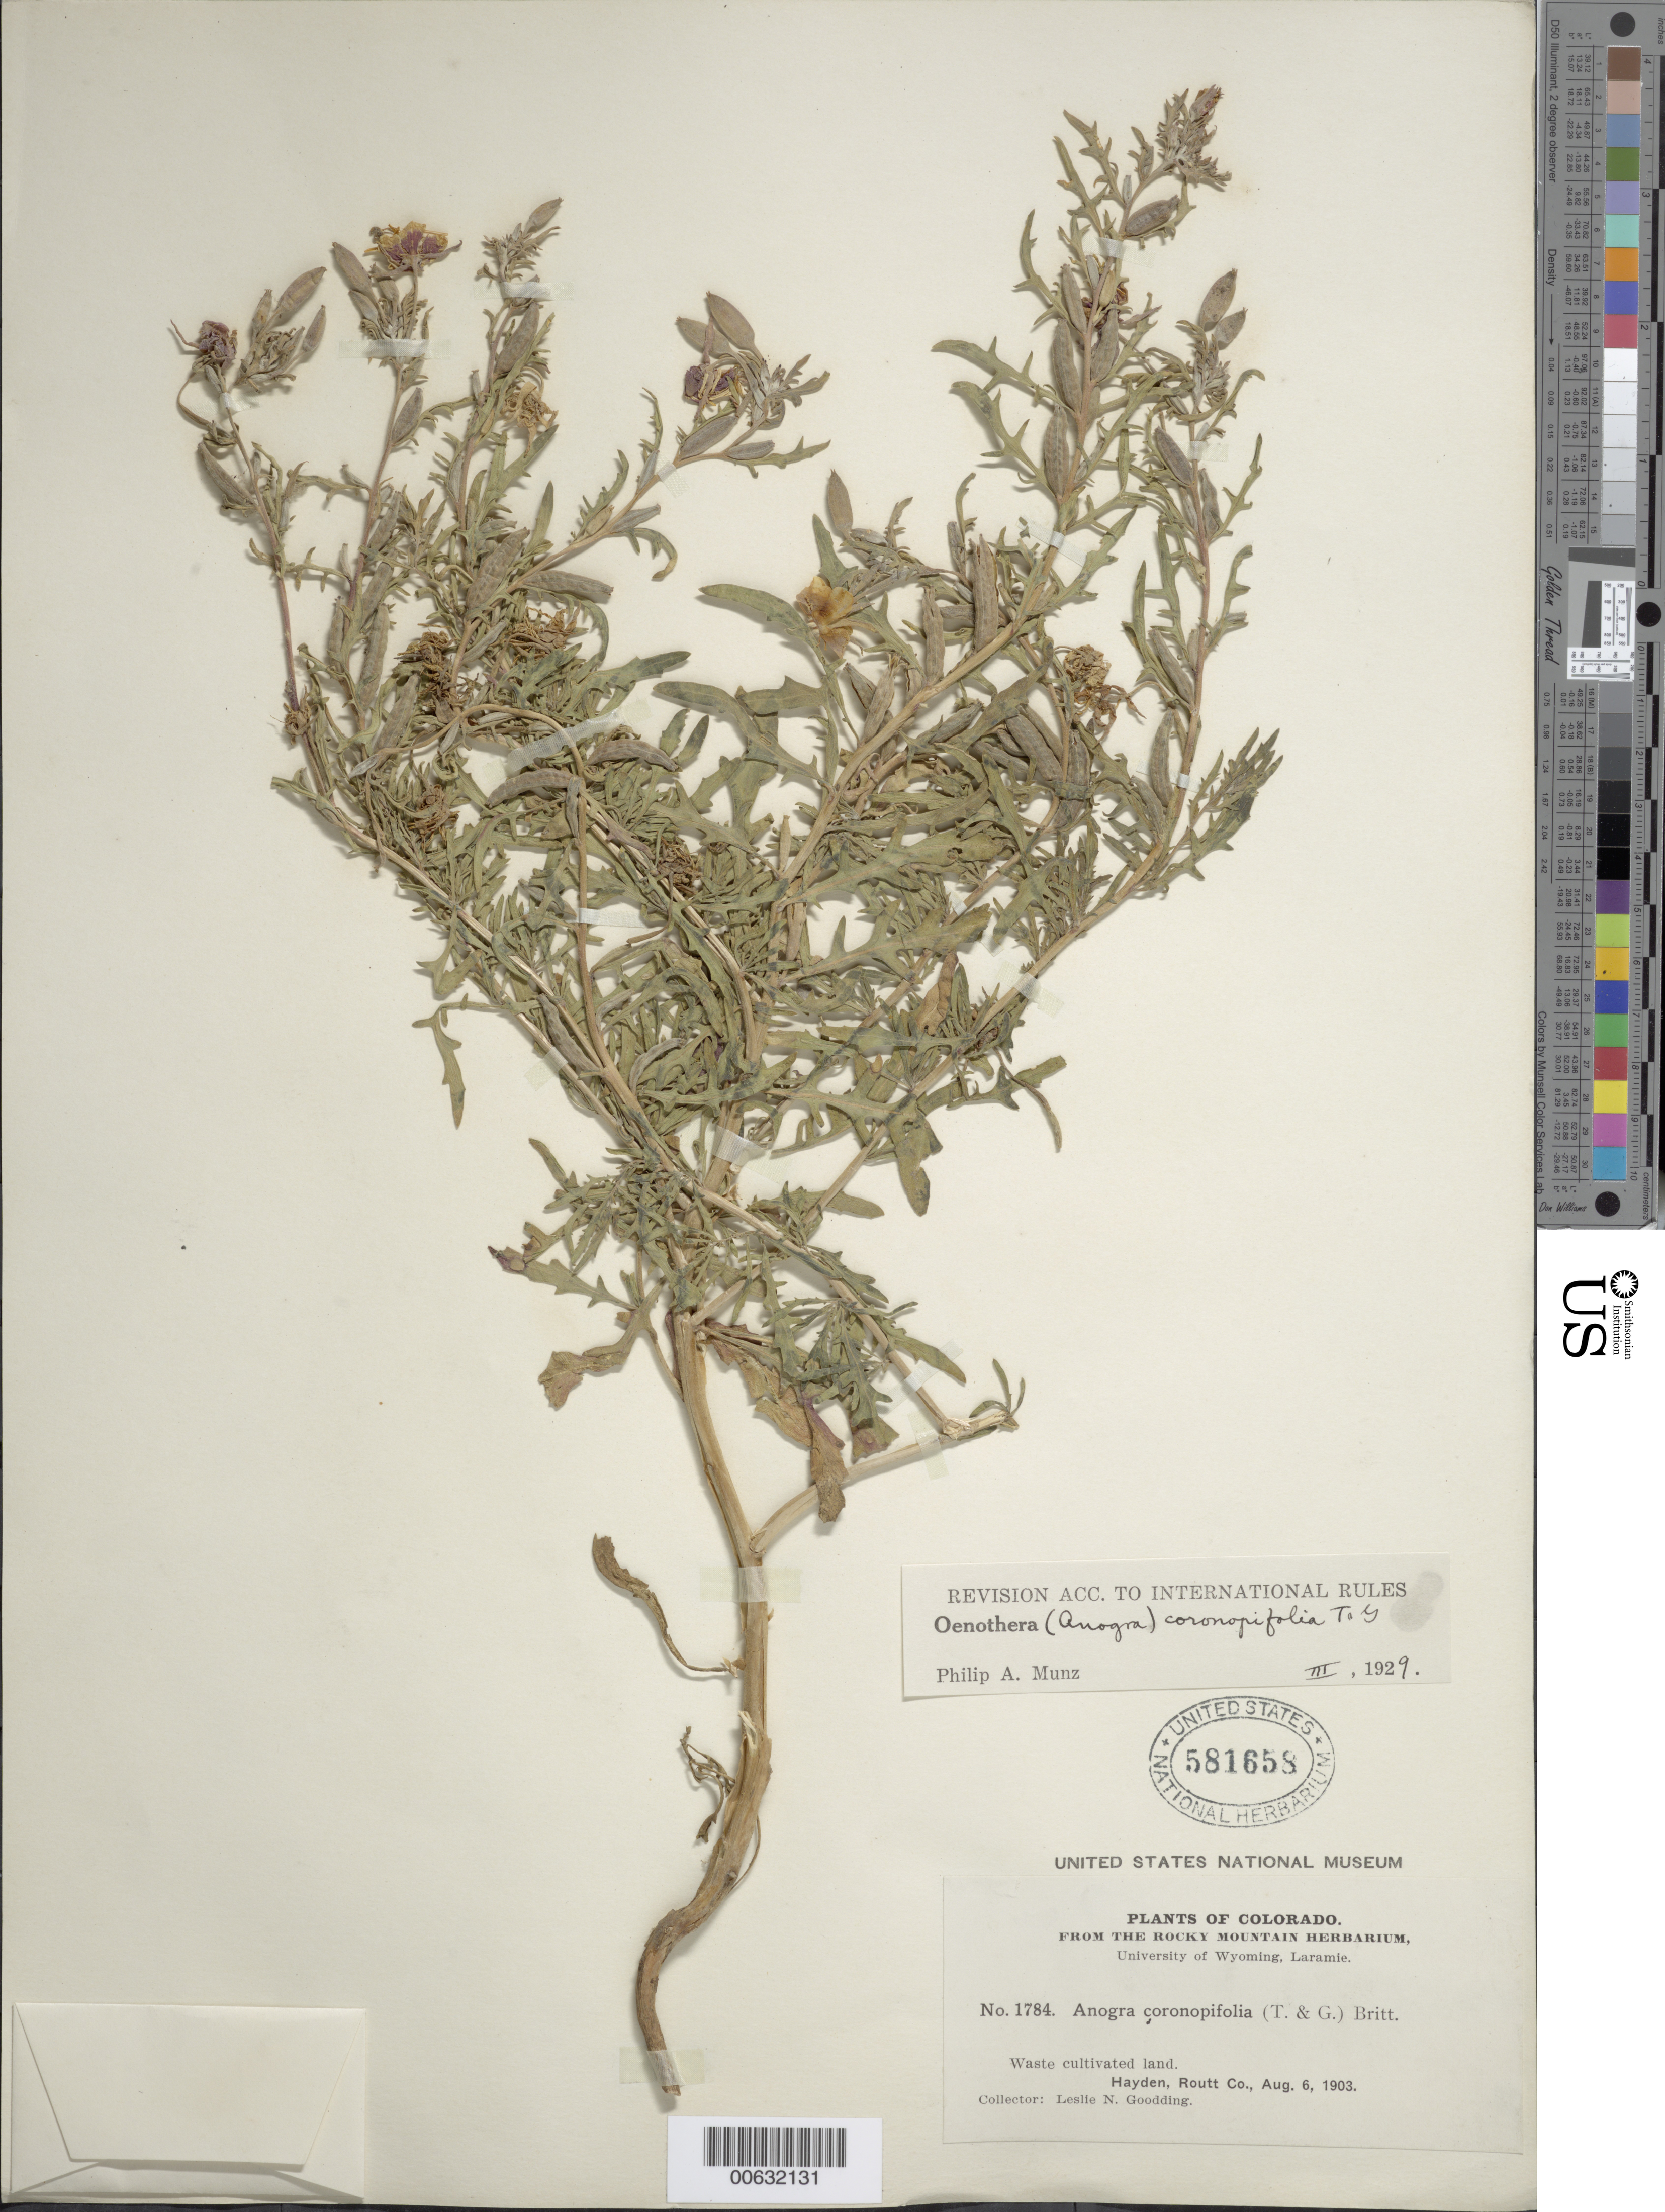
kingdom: Plantae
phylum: Tracheophyta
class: Magnoliopsida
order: Myrtales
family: Onagraceae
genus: Oenothera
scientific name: Oenothera coronopifolia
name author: Torr. & A. Gray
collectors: L. N. Goodding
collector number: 1784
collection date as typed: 06 Aug 1903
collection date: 1903-08-06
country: United States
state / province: Colorado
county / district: Routt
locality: Hayden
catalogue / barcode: US 581658